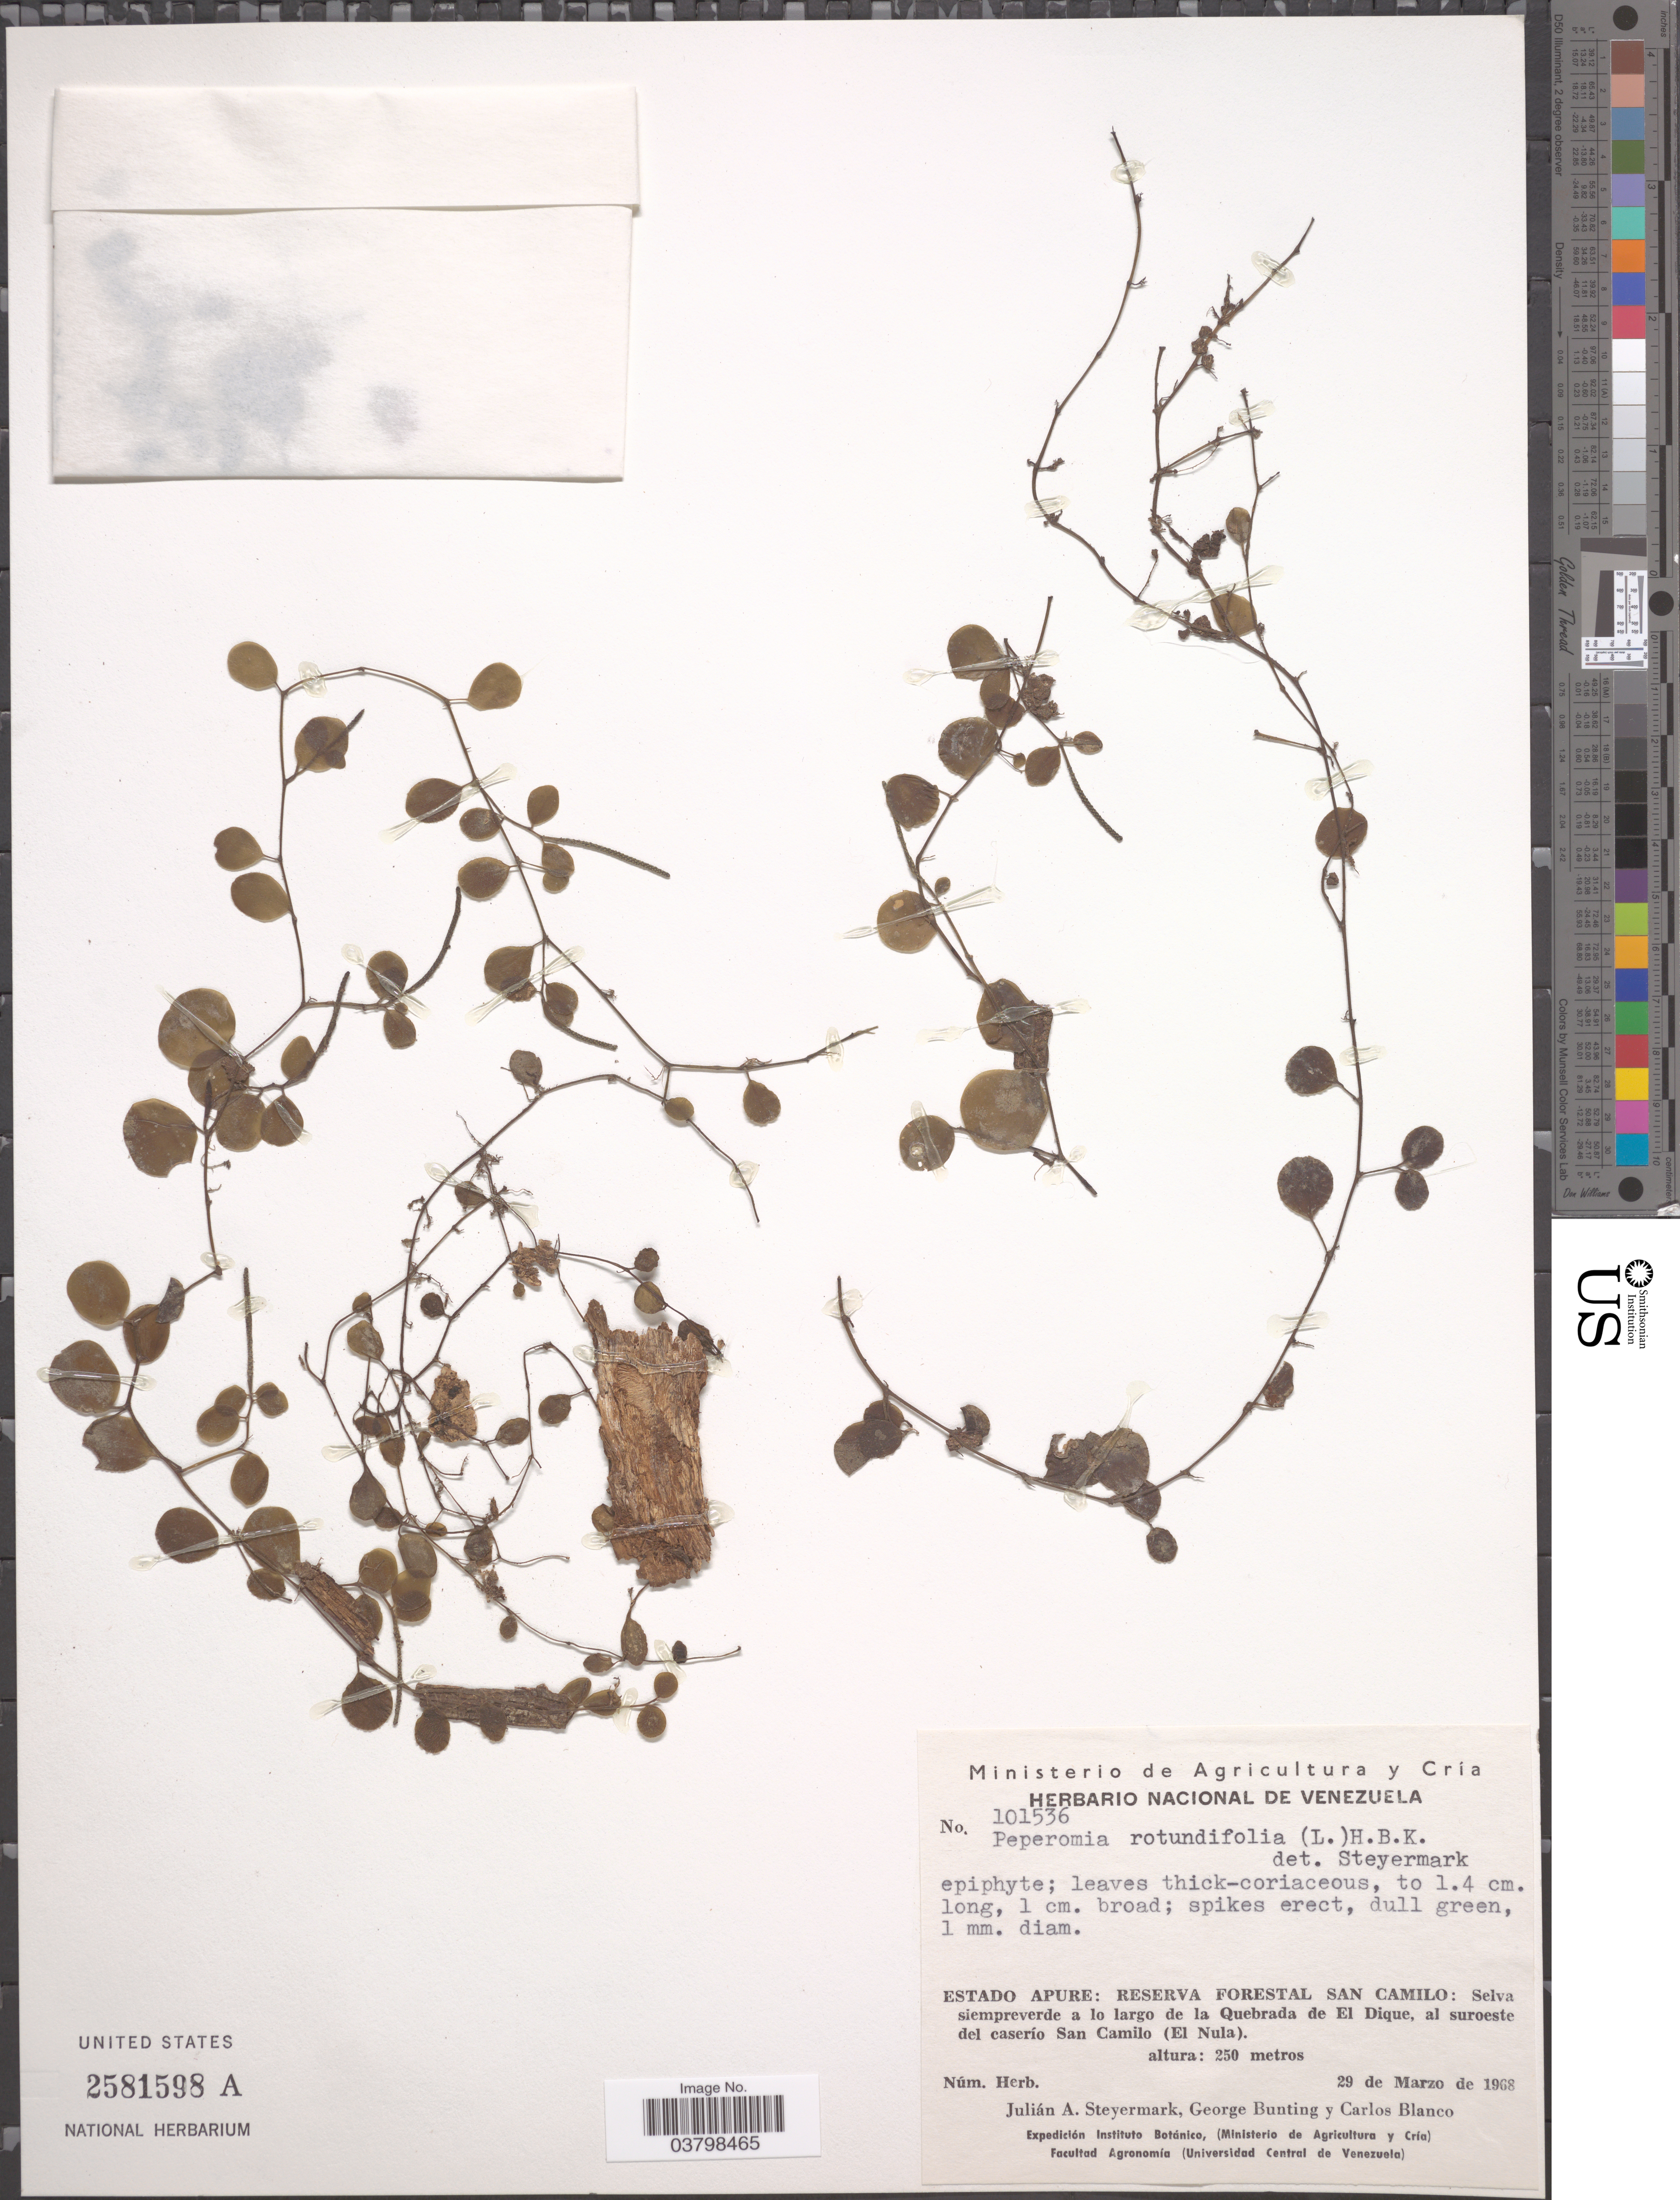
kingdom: Plantae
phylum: Tracheophyta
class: Magnoliopsida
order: Piperales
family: Piperaceae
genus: Peperomia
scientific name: Peperomia rotundifolia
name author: (L.) Kunth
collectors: J. Steyermark, G. S. Bunting & C. Blanco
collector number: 101536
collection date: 1968-03-29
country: Venezuela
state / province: Apure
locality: Reserva Forestal San Camilo: Selva siempreverde a lo largo de la Quebrada de El Dique, al suroeste del caserío San Camilo (El Nula).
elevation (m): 250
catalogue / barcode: US 2581598A